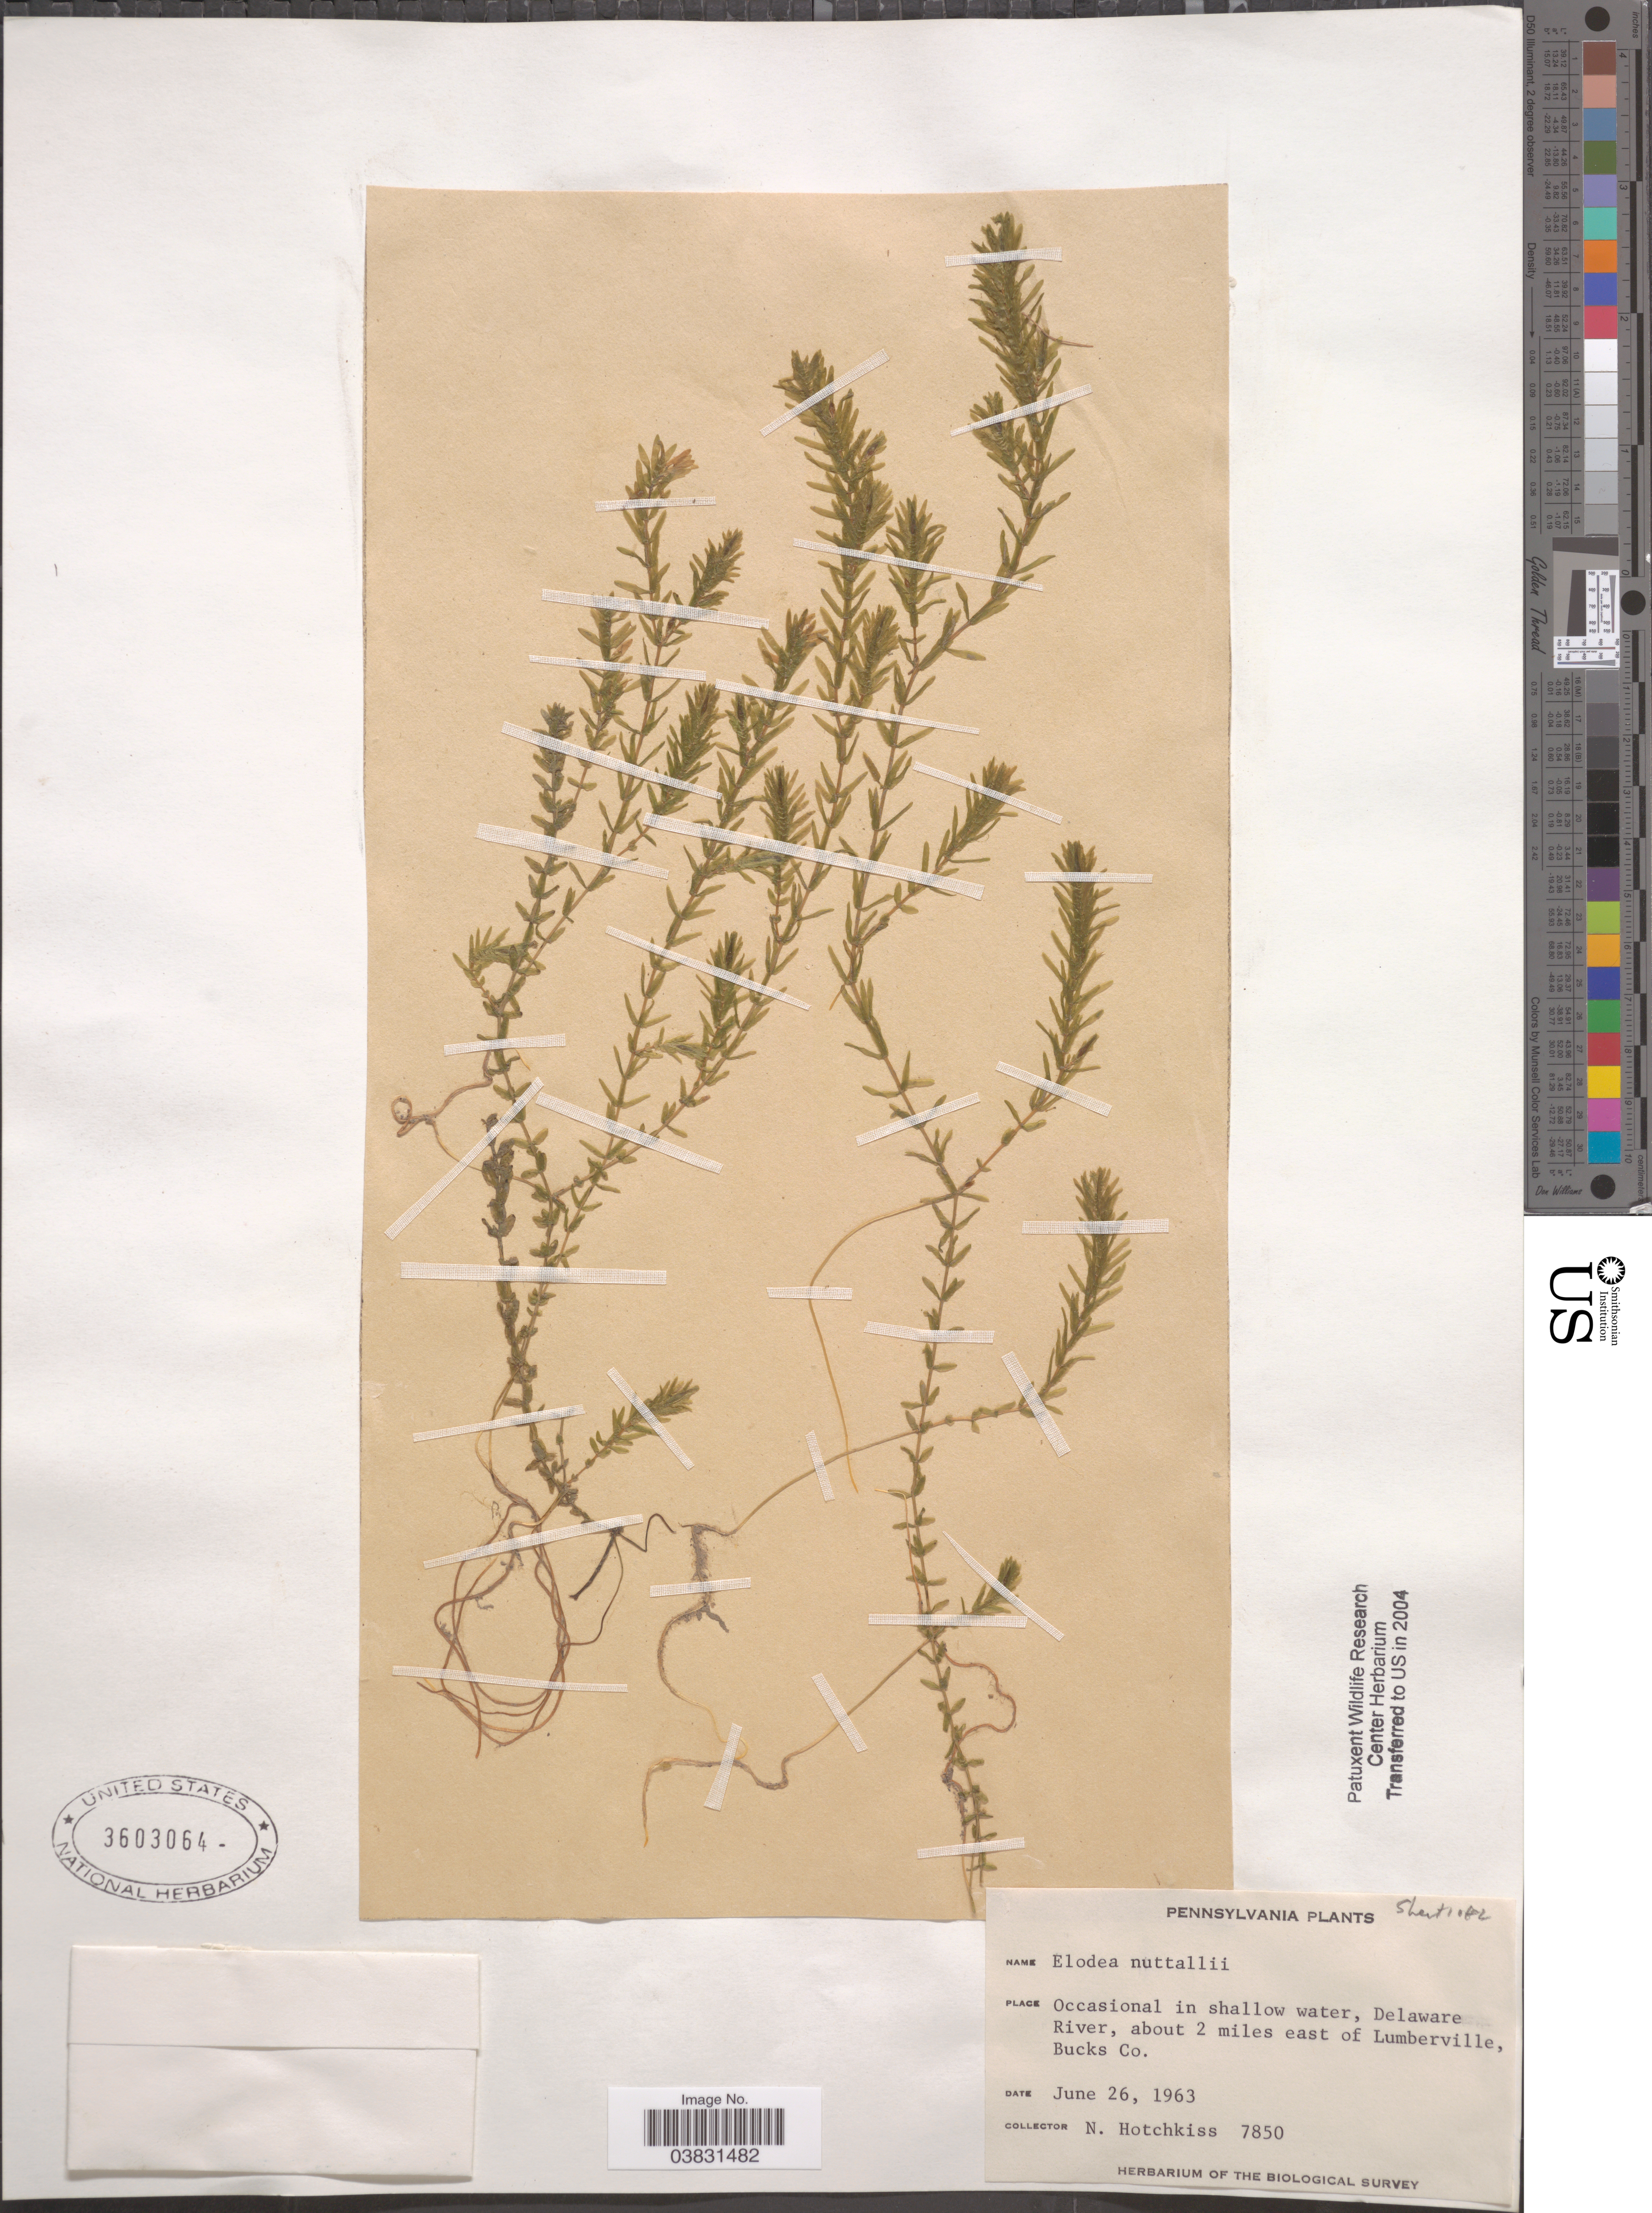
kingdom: Plantae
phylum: Tracheophyta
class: Liliopsida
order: Alismatales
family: Hydrocharitaceae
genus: Elodea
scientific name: Elodea nuttallii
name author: (Planch.) H. St. John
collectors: N. Hotchkiss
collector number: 7850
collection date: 1963-06-26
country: United States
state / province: Pennsylvania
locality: Delaware River, about 2 miles east of Lumberville, Bucks Co.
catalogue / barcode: US 3603064